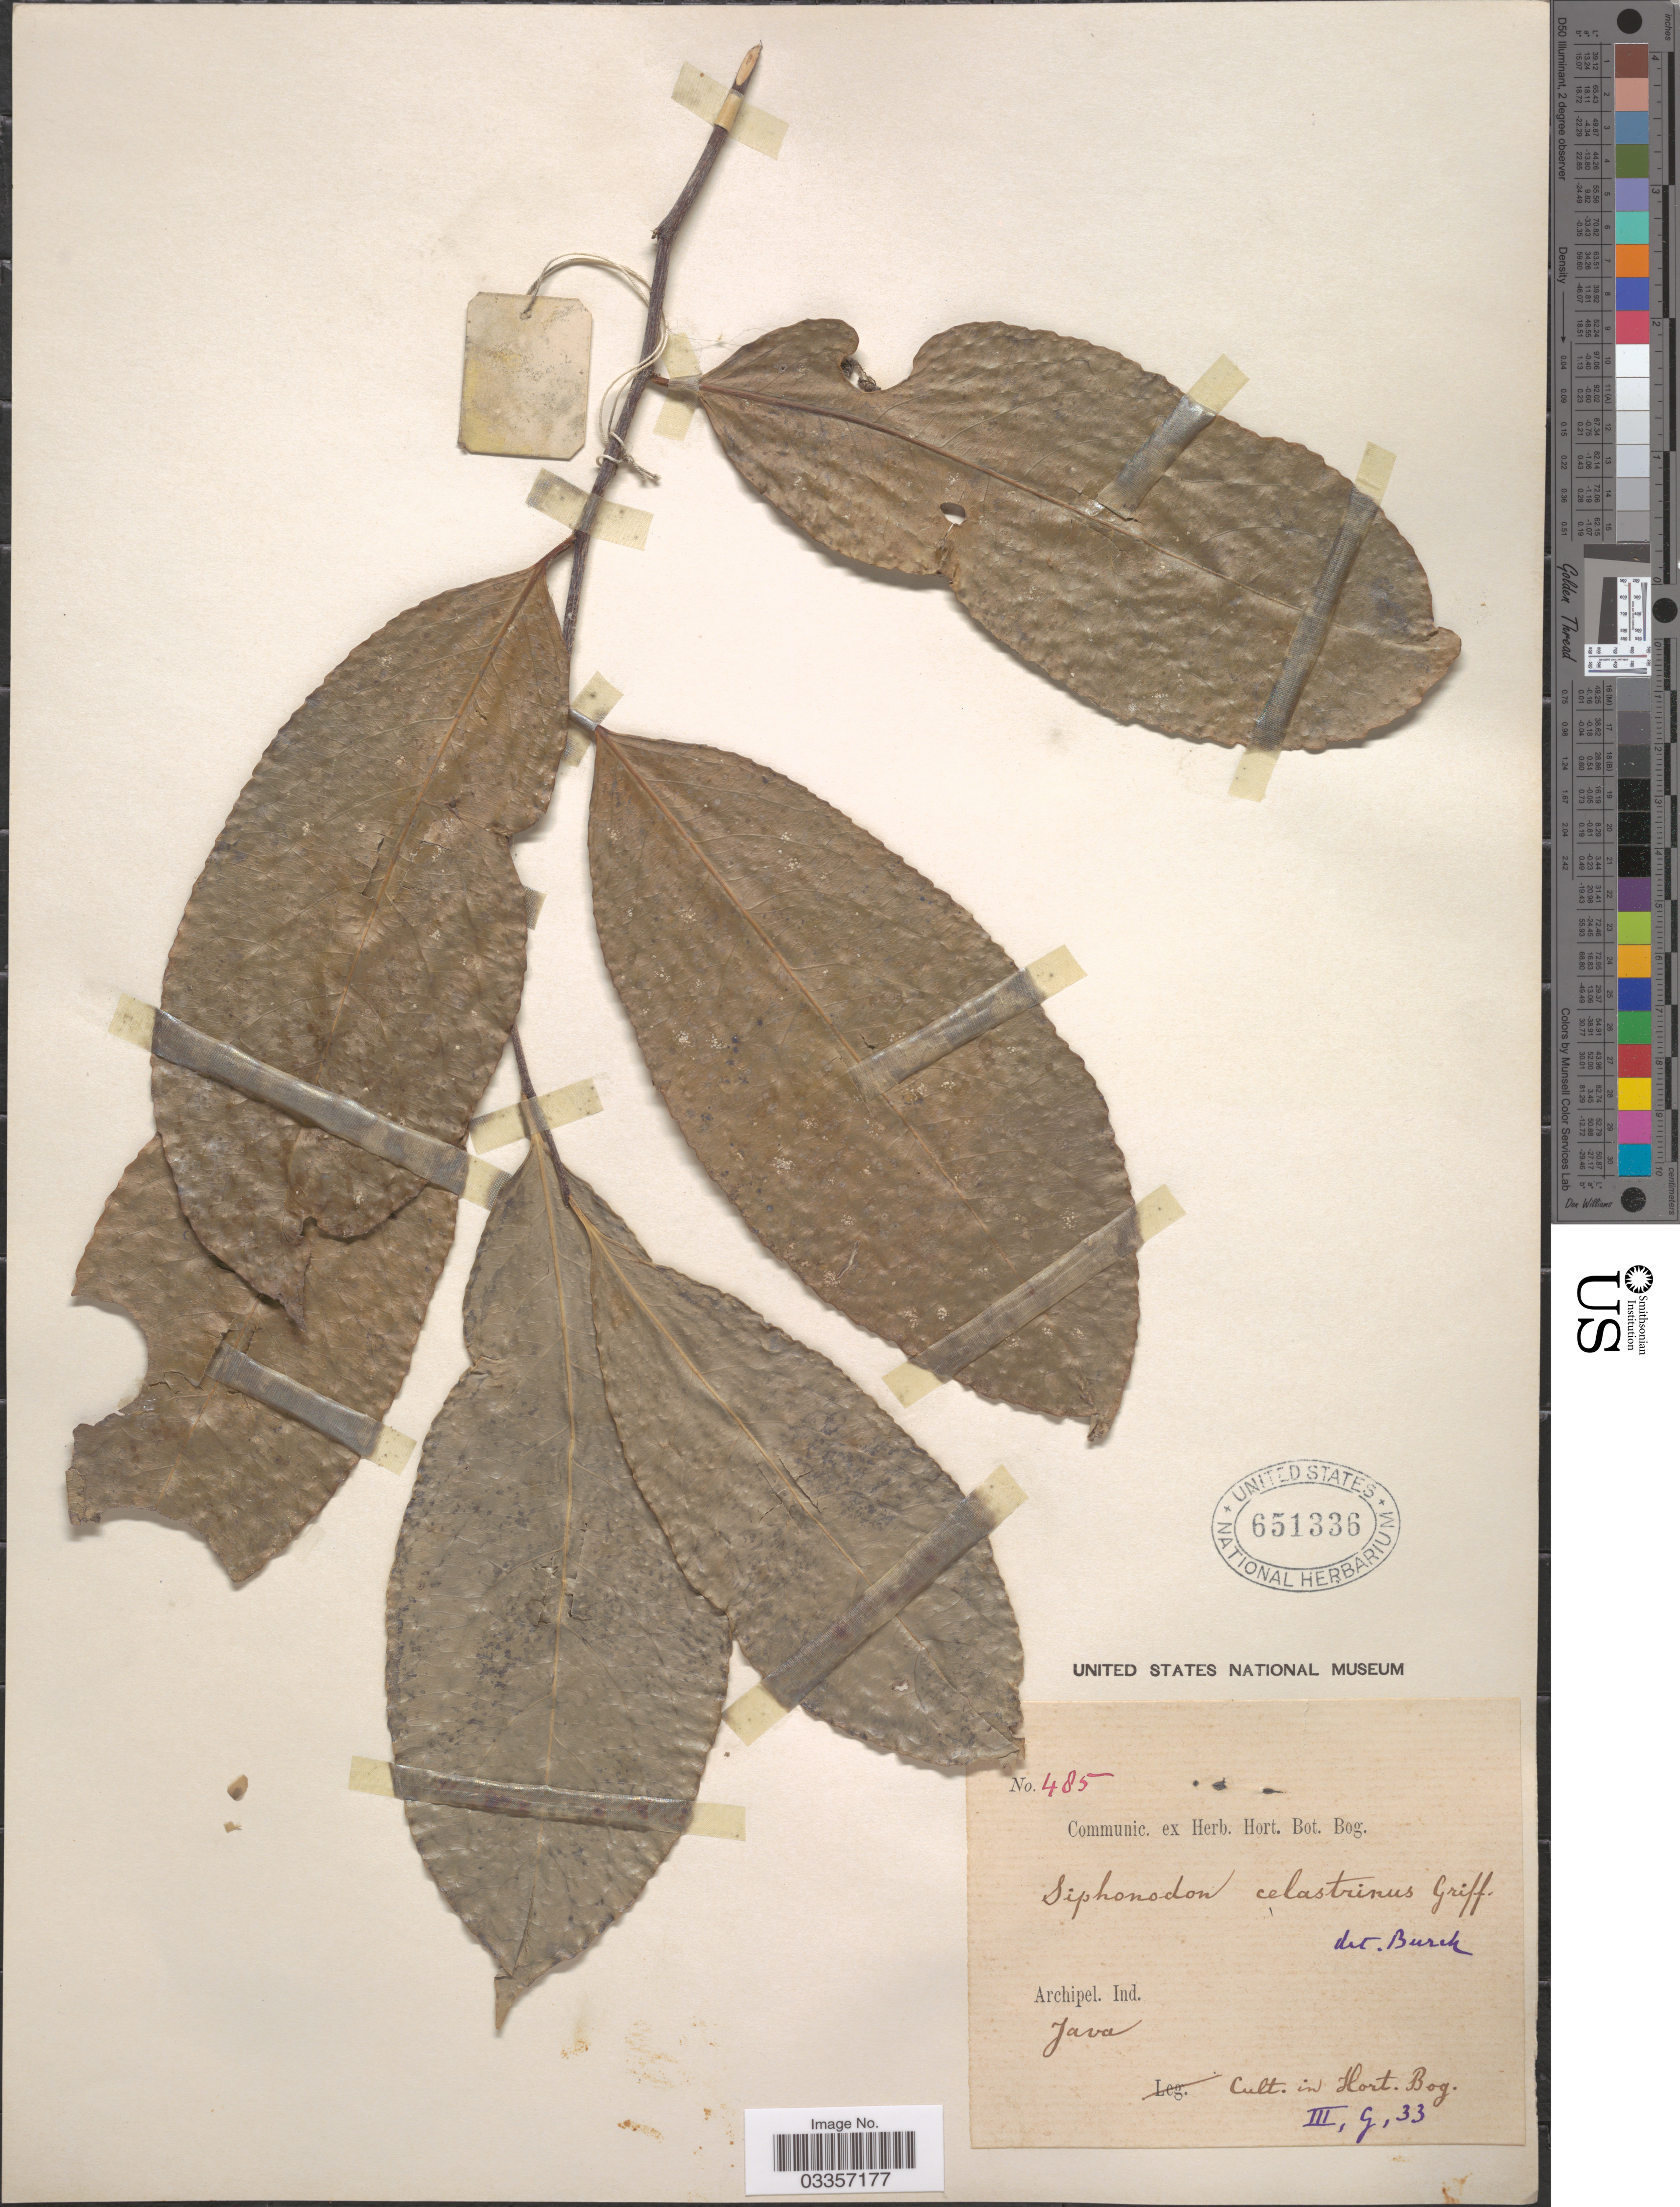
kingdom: Plantae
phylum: Tracheophyta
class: Magnoliopsida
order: Celastrales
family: Celastraceae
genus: Siphonodon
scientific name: Siphonodon celastrineus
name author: Griff.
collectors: ex herb. Hort. Bot. Bog.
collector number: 485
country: Indonesia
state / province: Java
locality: Archipel. Ind., Cult. in Hort. Bog., III,G,33.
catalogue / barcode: US 651336